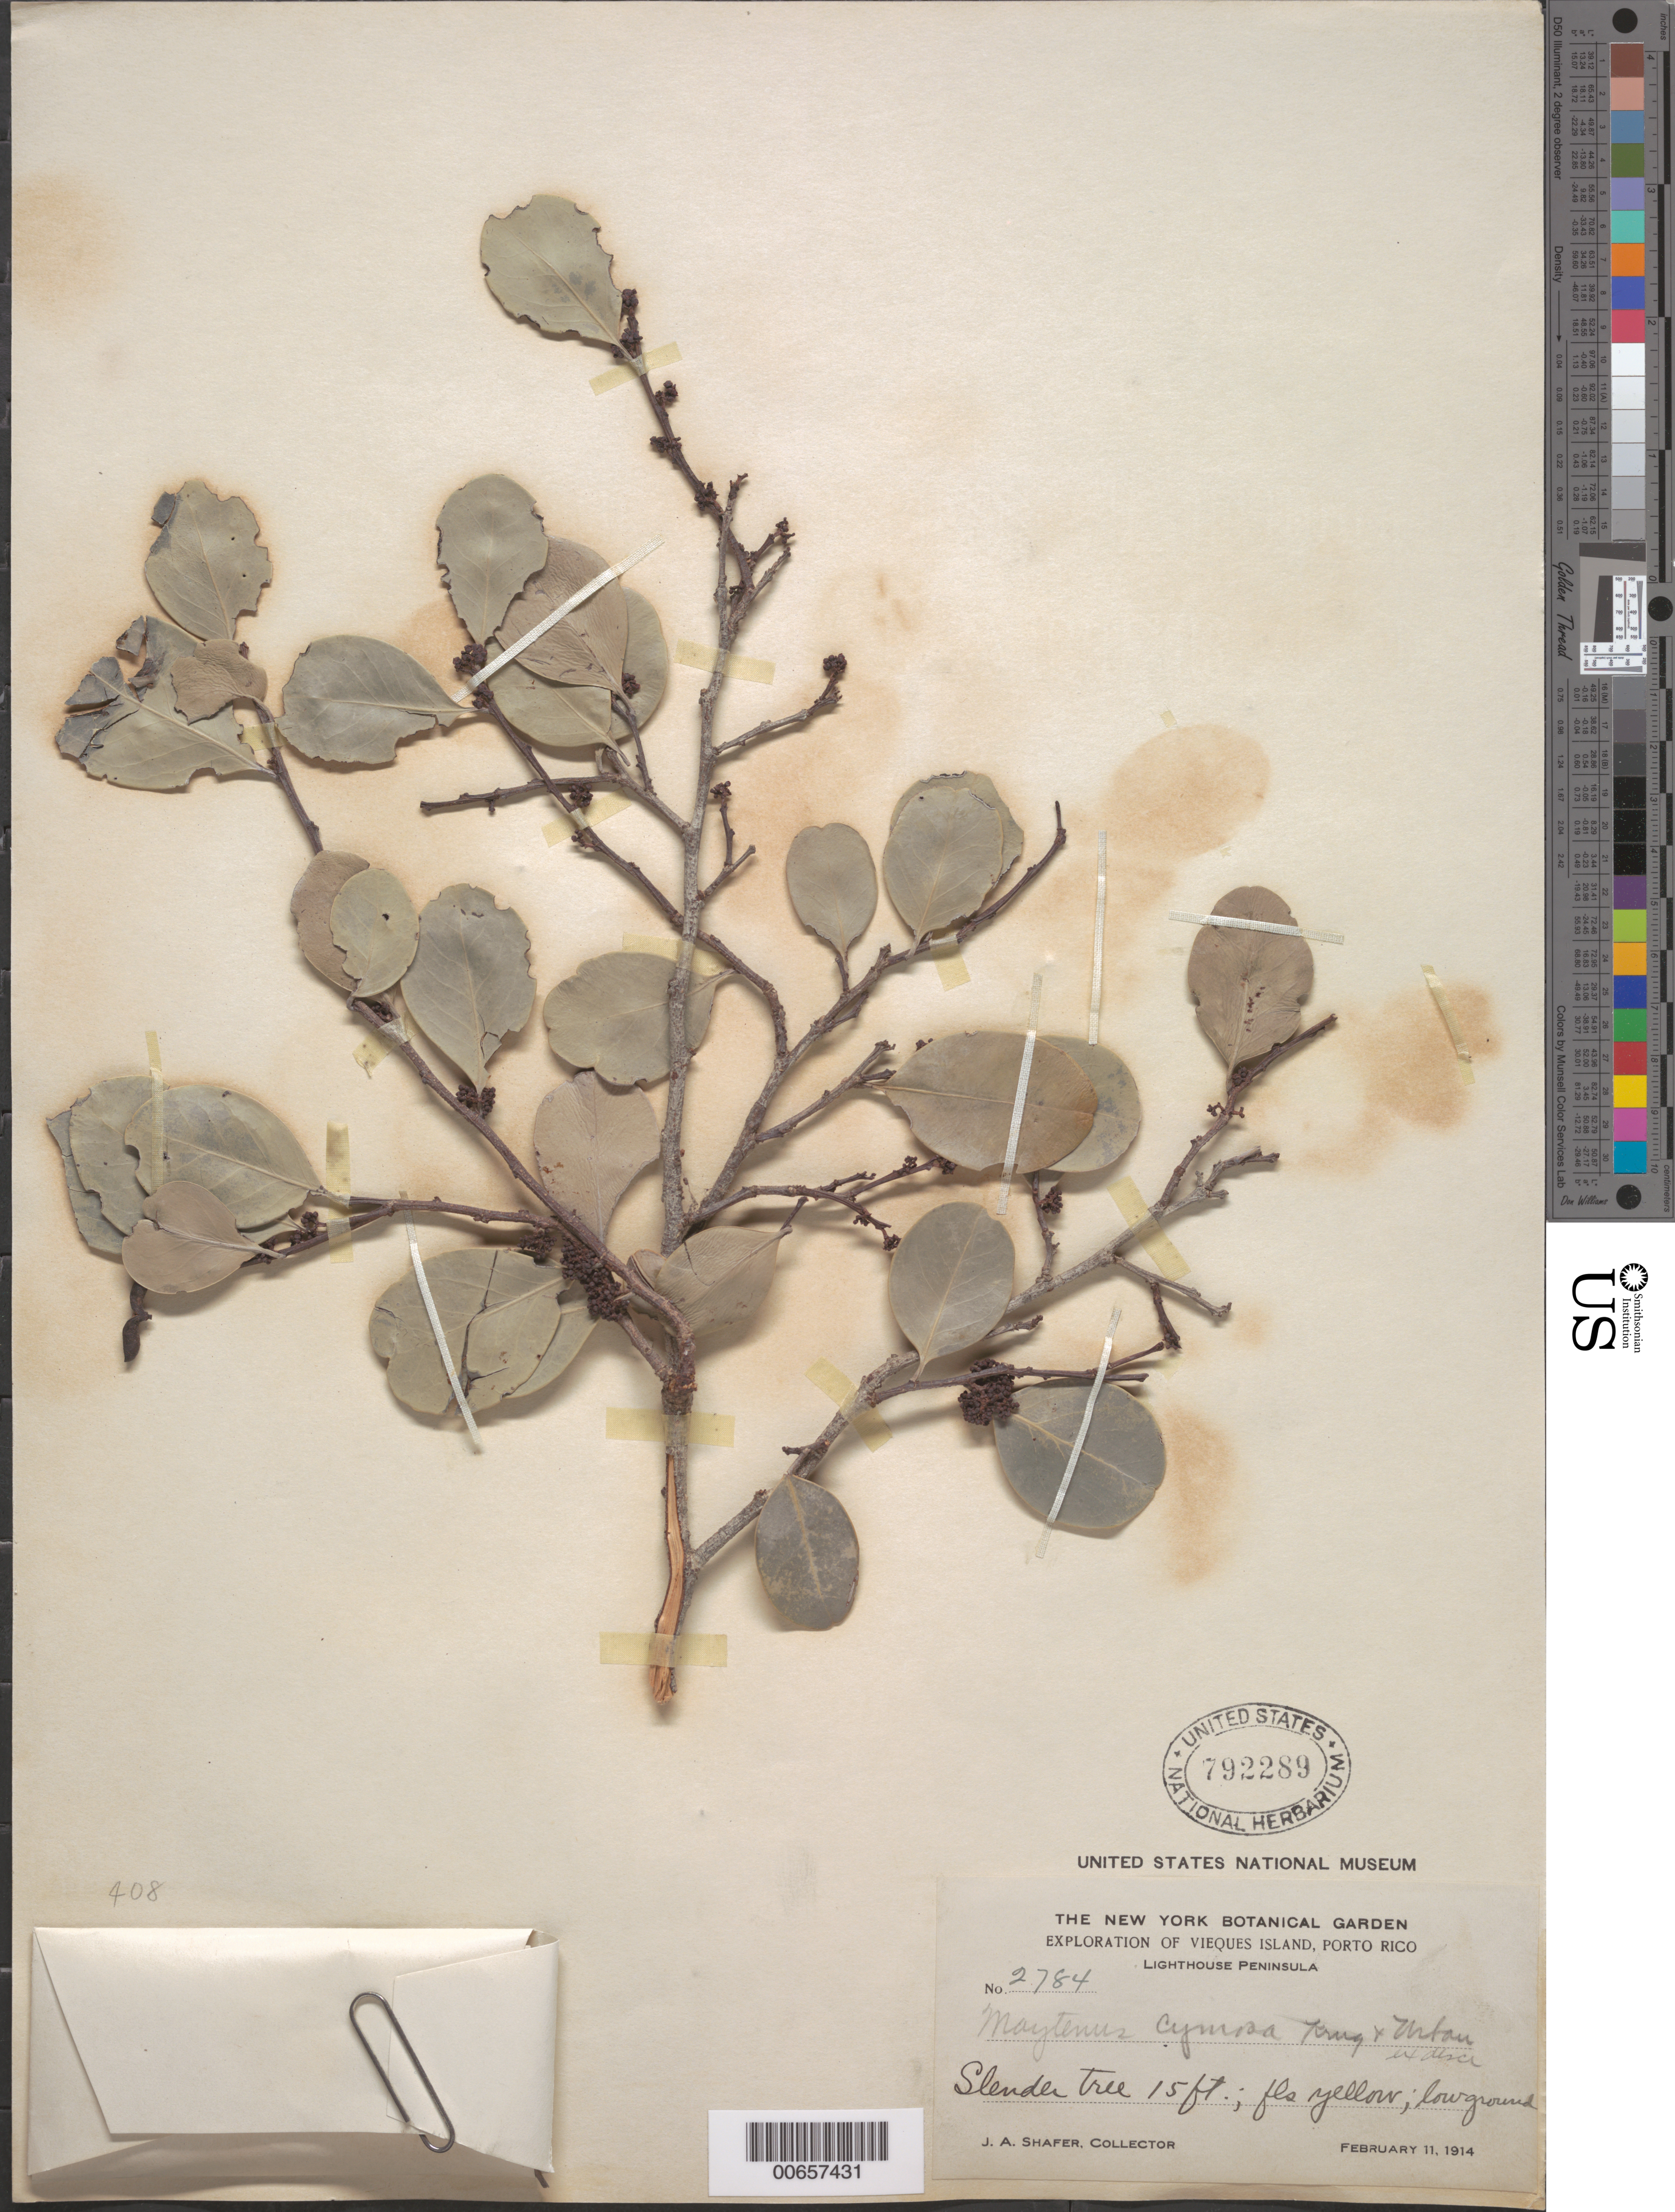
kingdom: Plantae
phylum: Tracheophyta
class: Magnoliopsida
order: Celastrales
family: Celastraceae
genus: Maytenus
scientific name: Maytenus cymosa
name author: Krug & Urb.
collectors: J. A. Shafer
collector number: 2784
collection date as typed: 11 Feb 1914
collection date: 1914-02-11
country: Puerto Rico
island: Vieques I.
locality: Lighthouse Peninsula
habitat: Low ground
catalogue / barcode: US 792289